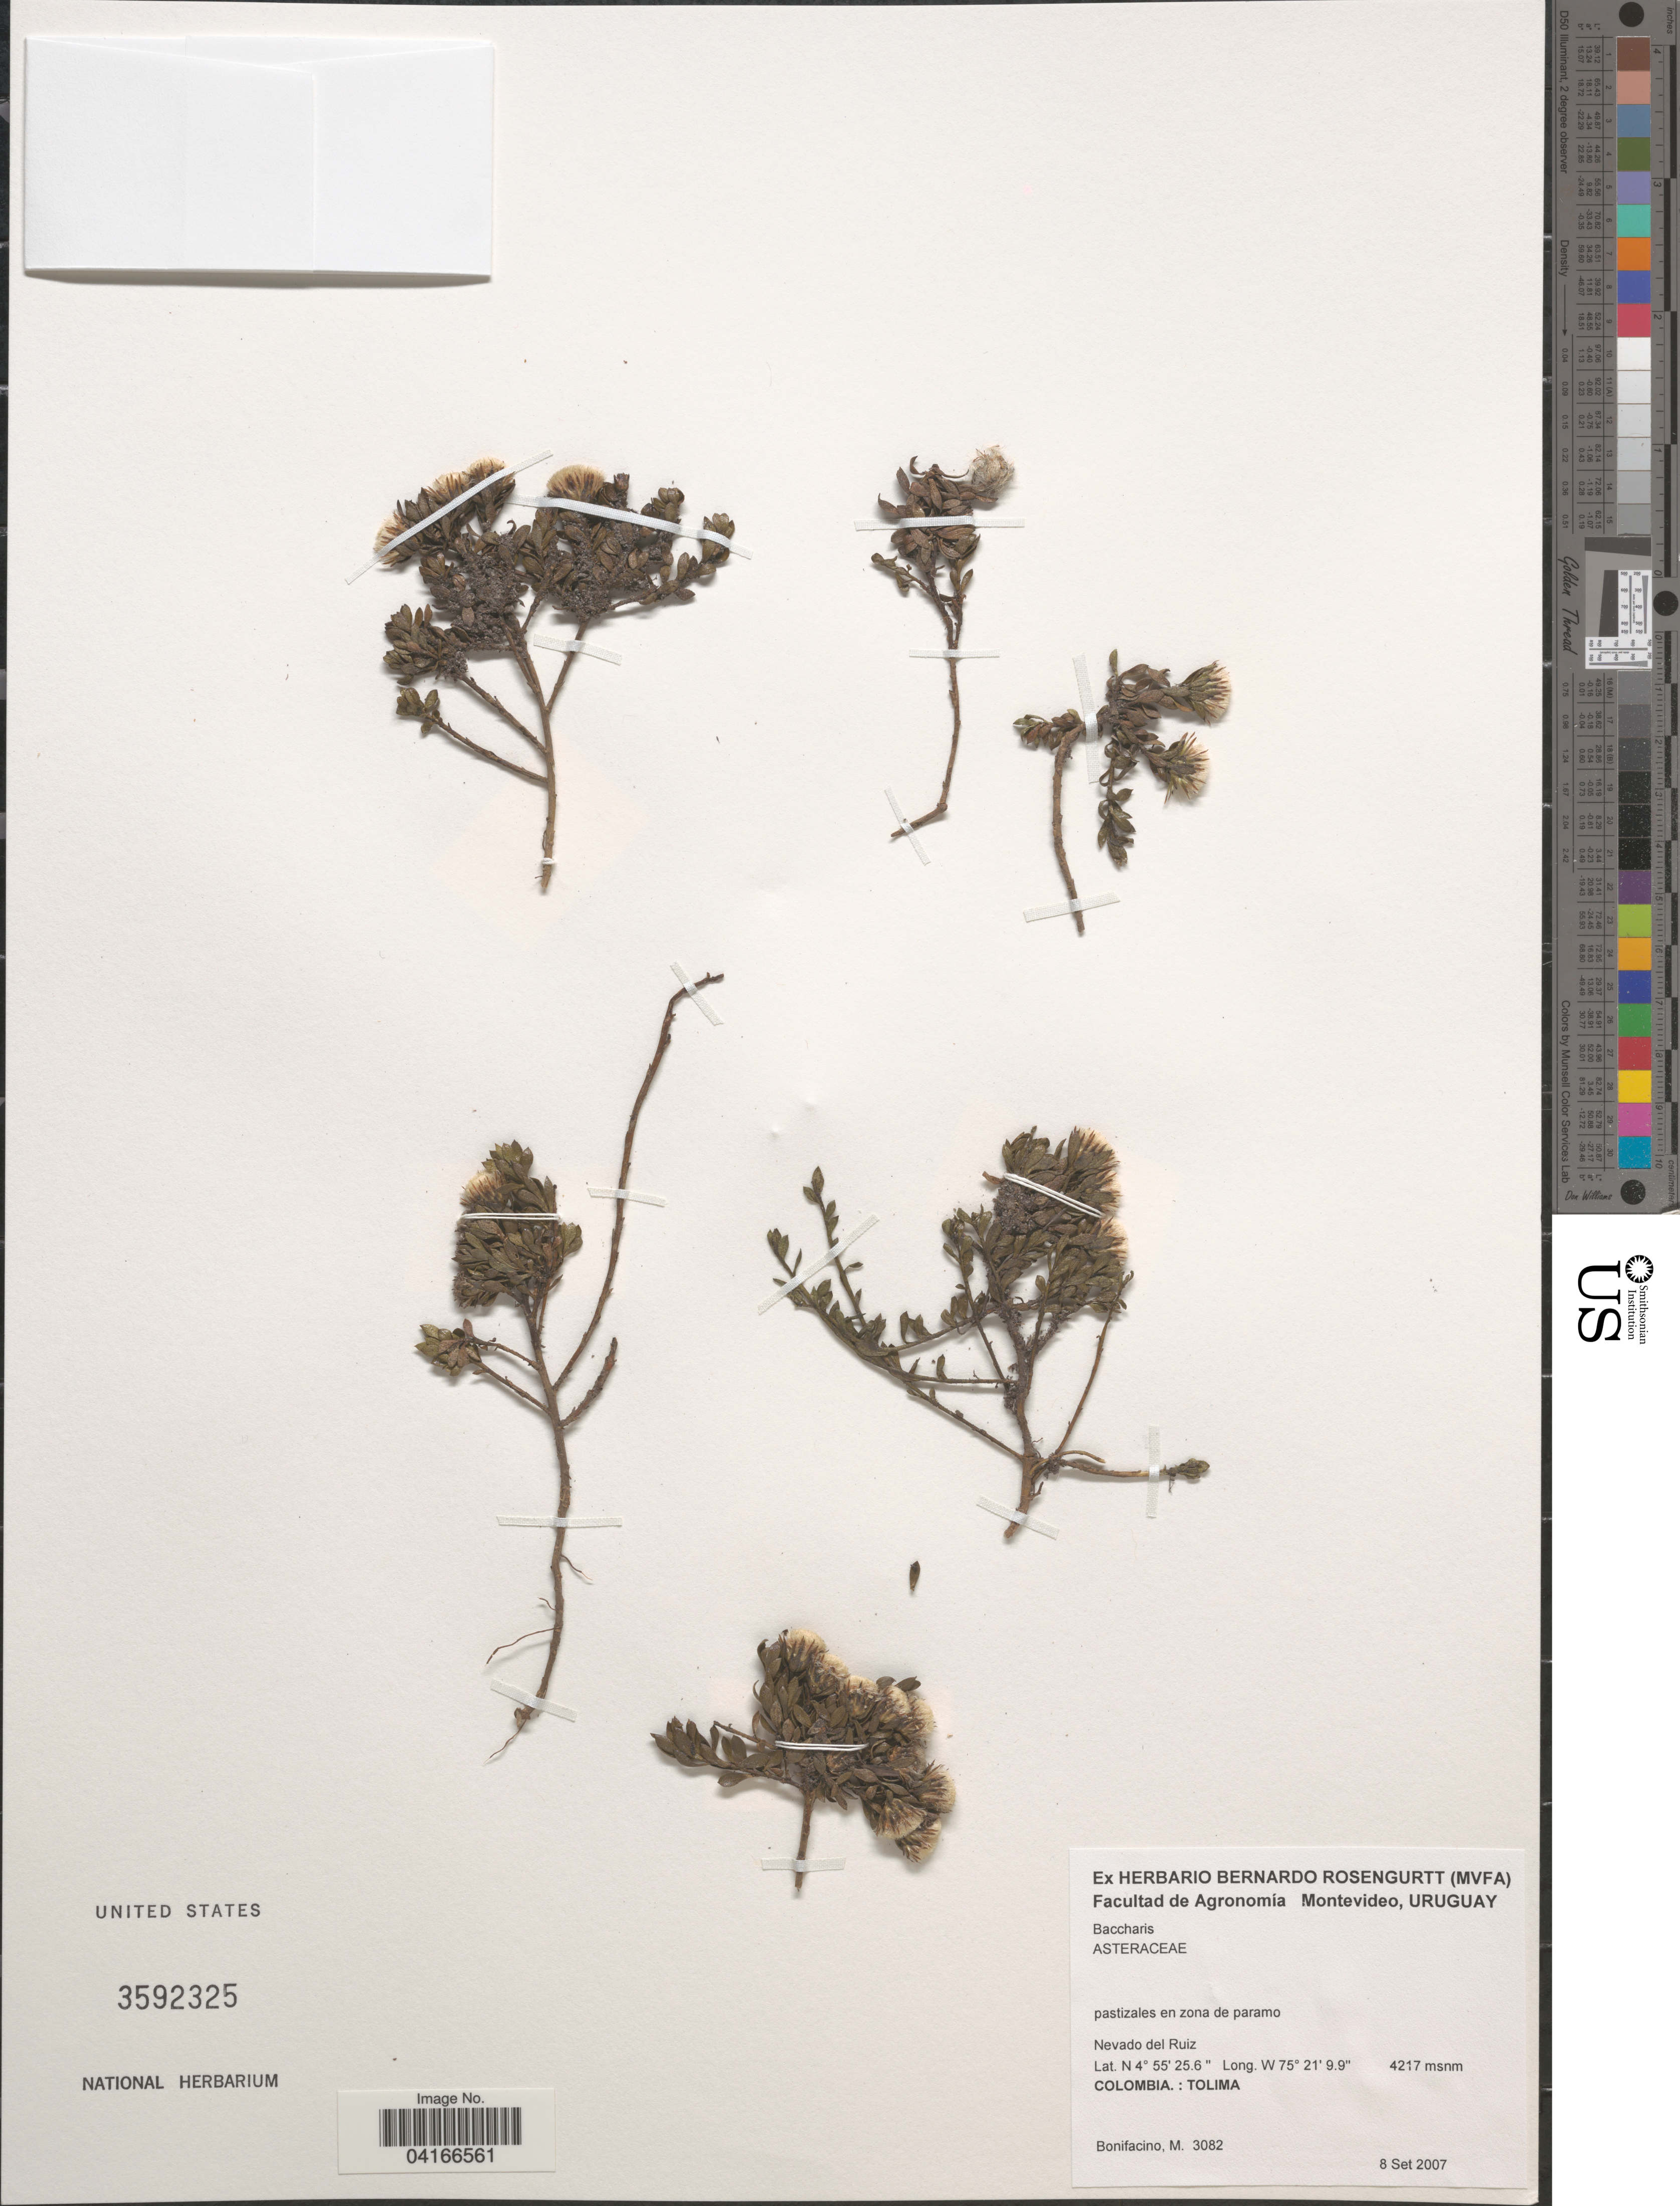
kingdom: Plantae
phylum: Tracheophyta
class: Magnoliopsida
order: Asterales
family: Asteraceae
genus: Baccharis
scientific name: Baccharis sp.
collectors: M. Bonifacino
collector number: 3082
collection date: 2007-09-08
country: Colombia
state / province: Tolima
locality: Nevado del Ruiz.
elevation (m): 4217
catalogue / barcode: US 3592325